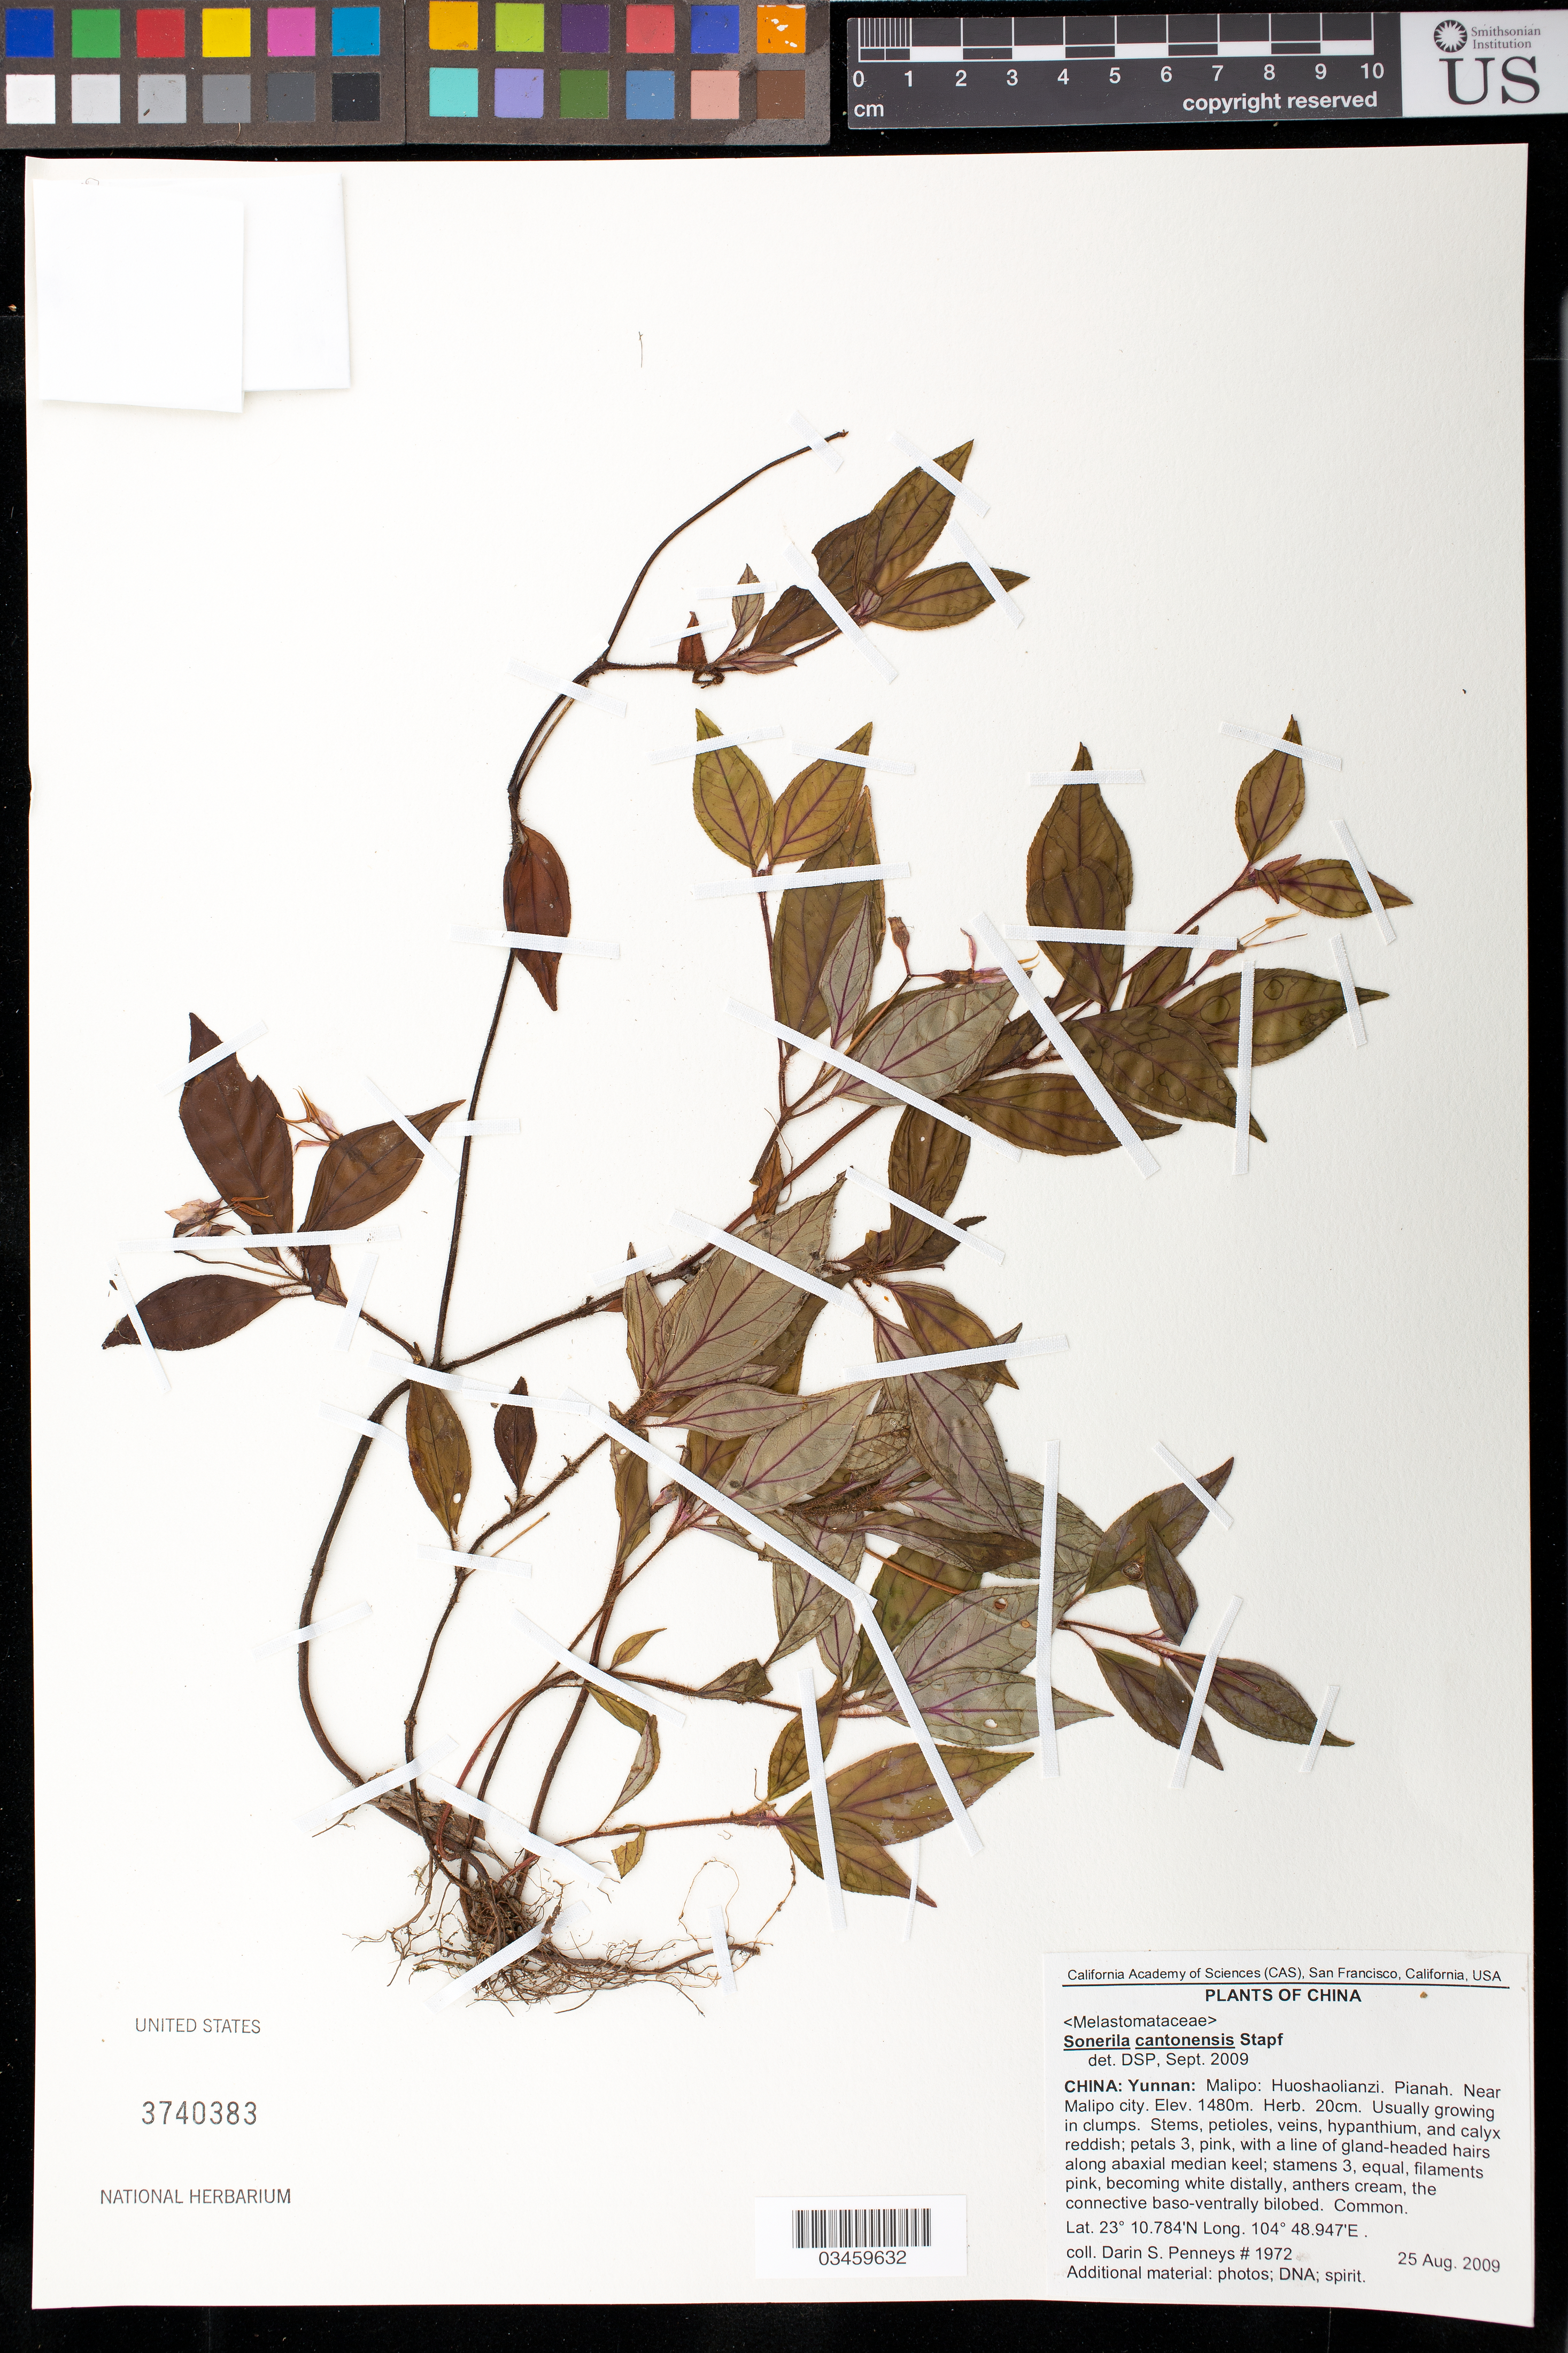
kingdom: Plantae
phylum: Tracheophyta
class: Magnoliopsida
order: Myrtales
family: Melastomataceae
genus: Sonerila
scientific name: Sonerila cantonensis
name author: Stapf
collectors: D. S. Penneys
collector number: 1972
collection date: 2009-08-25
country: China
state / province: Yunnan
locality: Malipo, Huoshaolianzi. Pianah, near Malipo city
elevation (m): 1480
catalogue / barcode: US 3740383